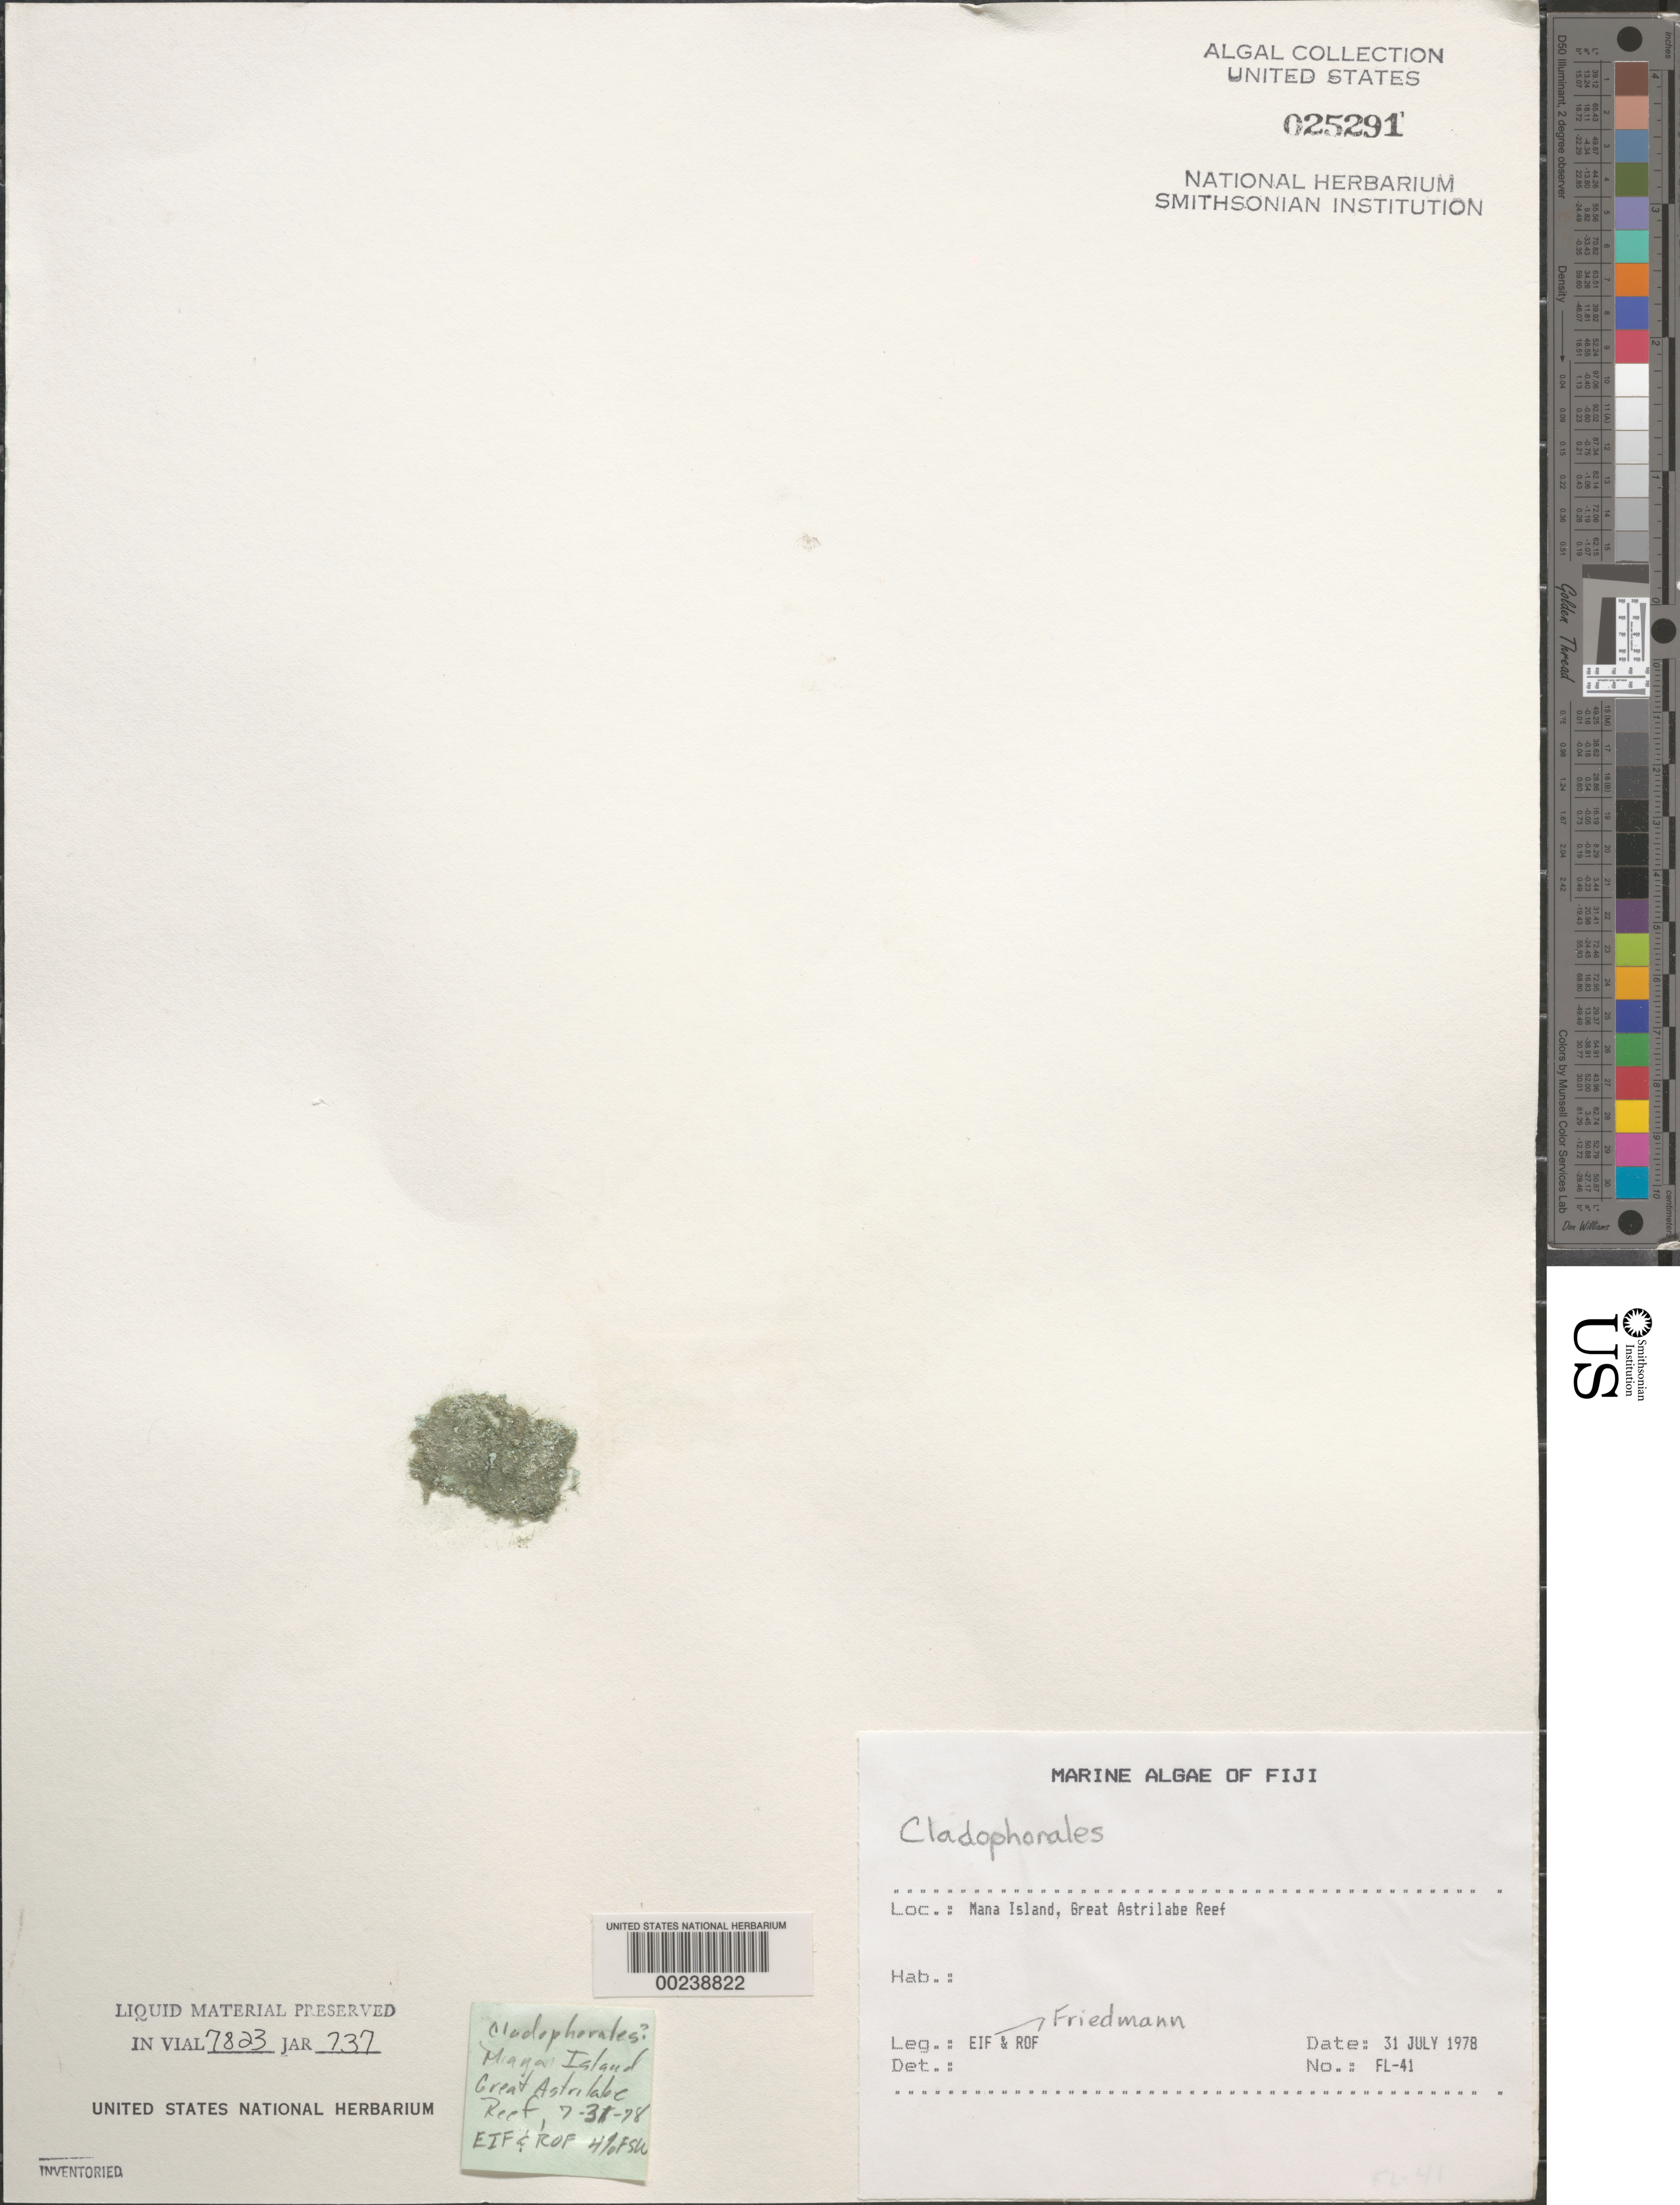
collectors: E. Friedmann & R. Friedmann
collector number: Fl-41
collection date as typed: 31 Jul 1978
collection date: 1978-07-31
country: Fiji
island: Great Astrolabe Reef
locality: Mana Island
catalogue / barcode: US 25291